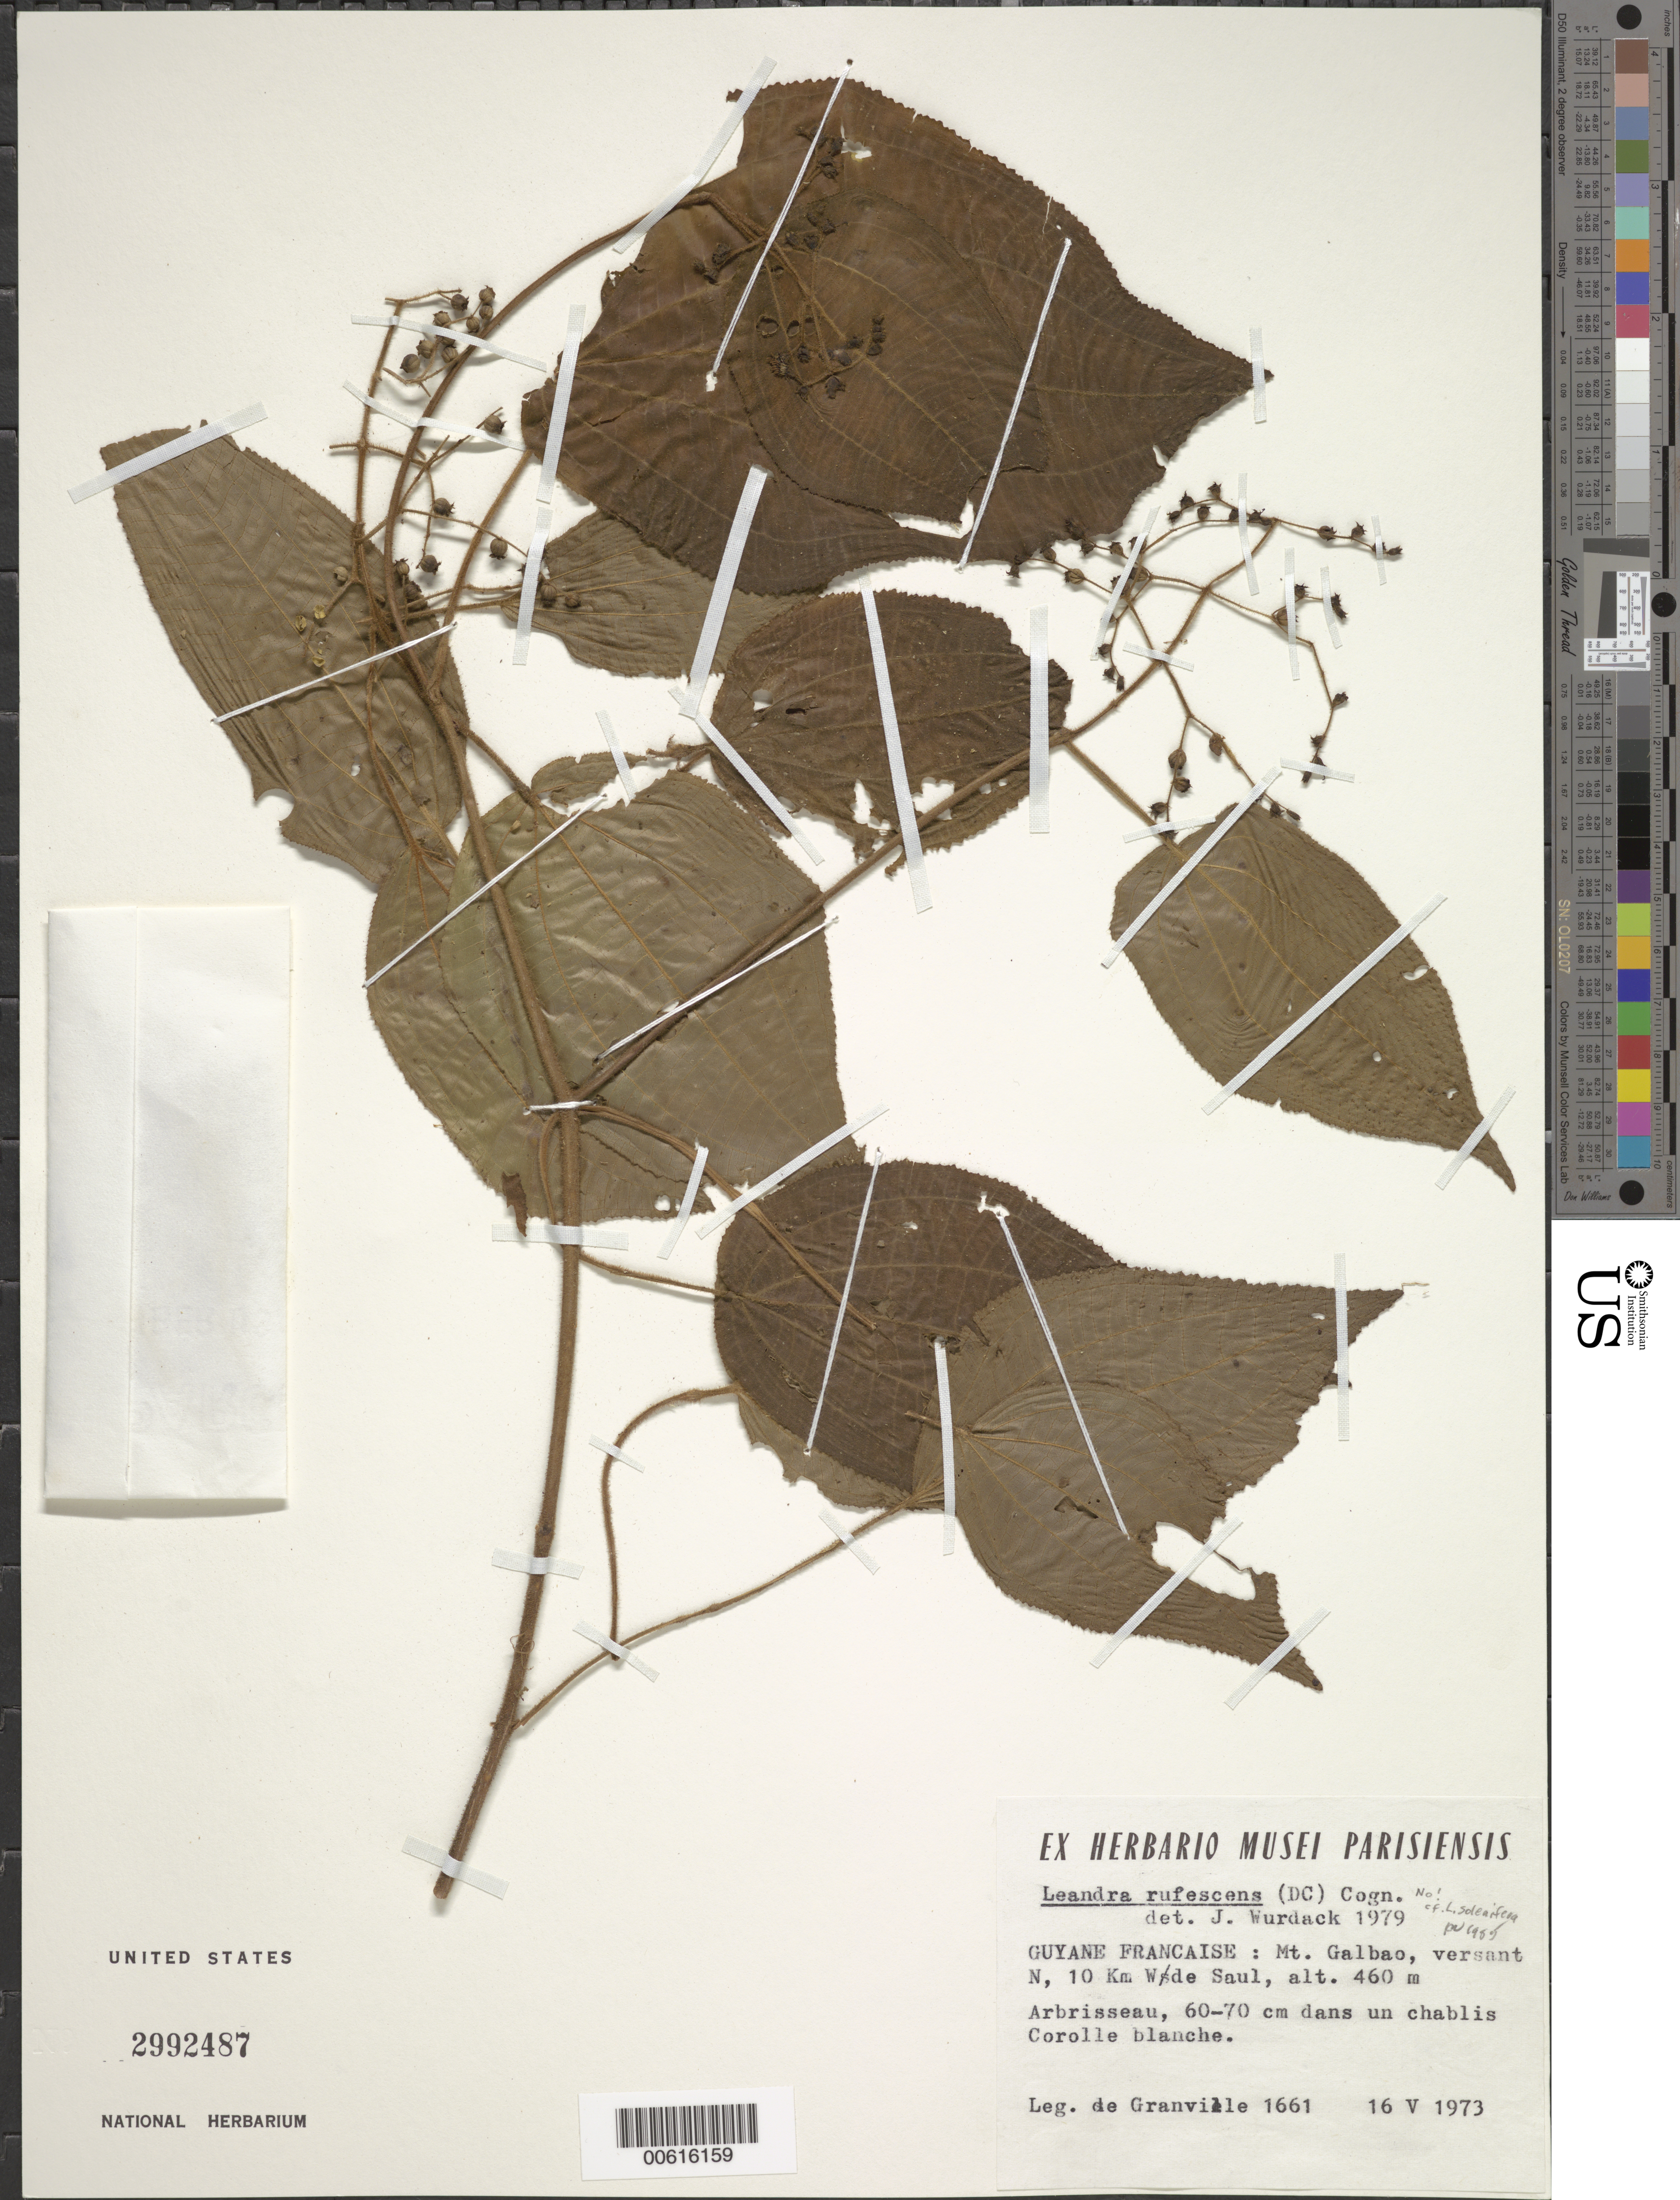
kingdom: Plantae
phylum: Tracheophyta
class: Magnoliopsida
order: Myrtales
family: Melastomataceae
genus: Leandra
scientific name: Leandra solenifera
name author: Cogn.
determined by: Wurdack, John J., (US), US (UNITED STATES)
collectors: J.-J. de Granville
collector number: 1661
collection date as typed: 16-May-73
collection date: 1973-05-16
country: French Guiana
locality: Monts Galbao, 10 km Ouest de Saül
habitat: Versant N, dans un chablis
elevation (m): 460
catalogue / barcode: US 2992487